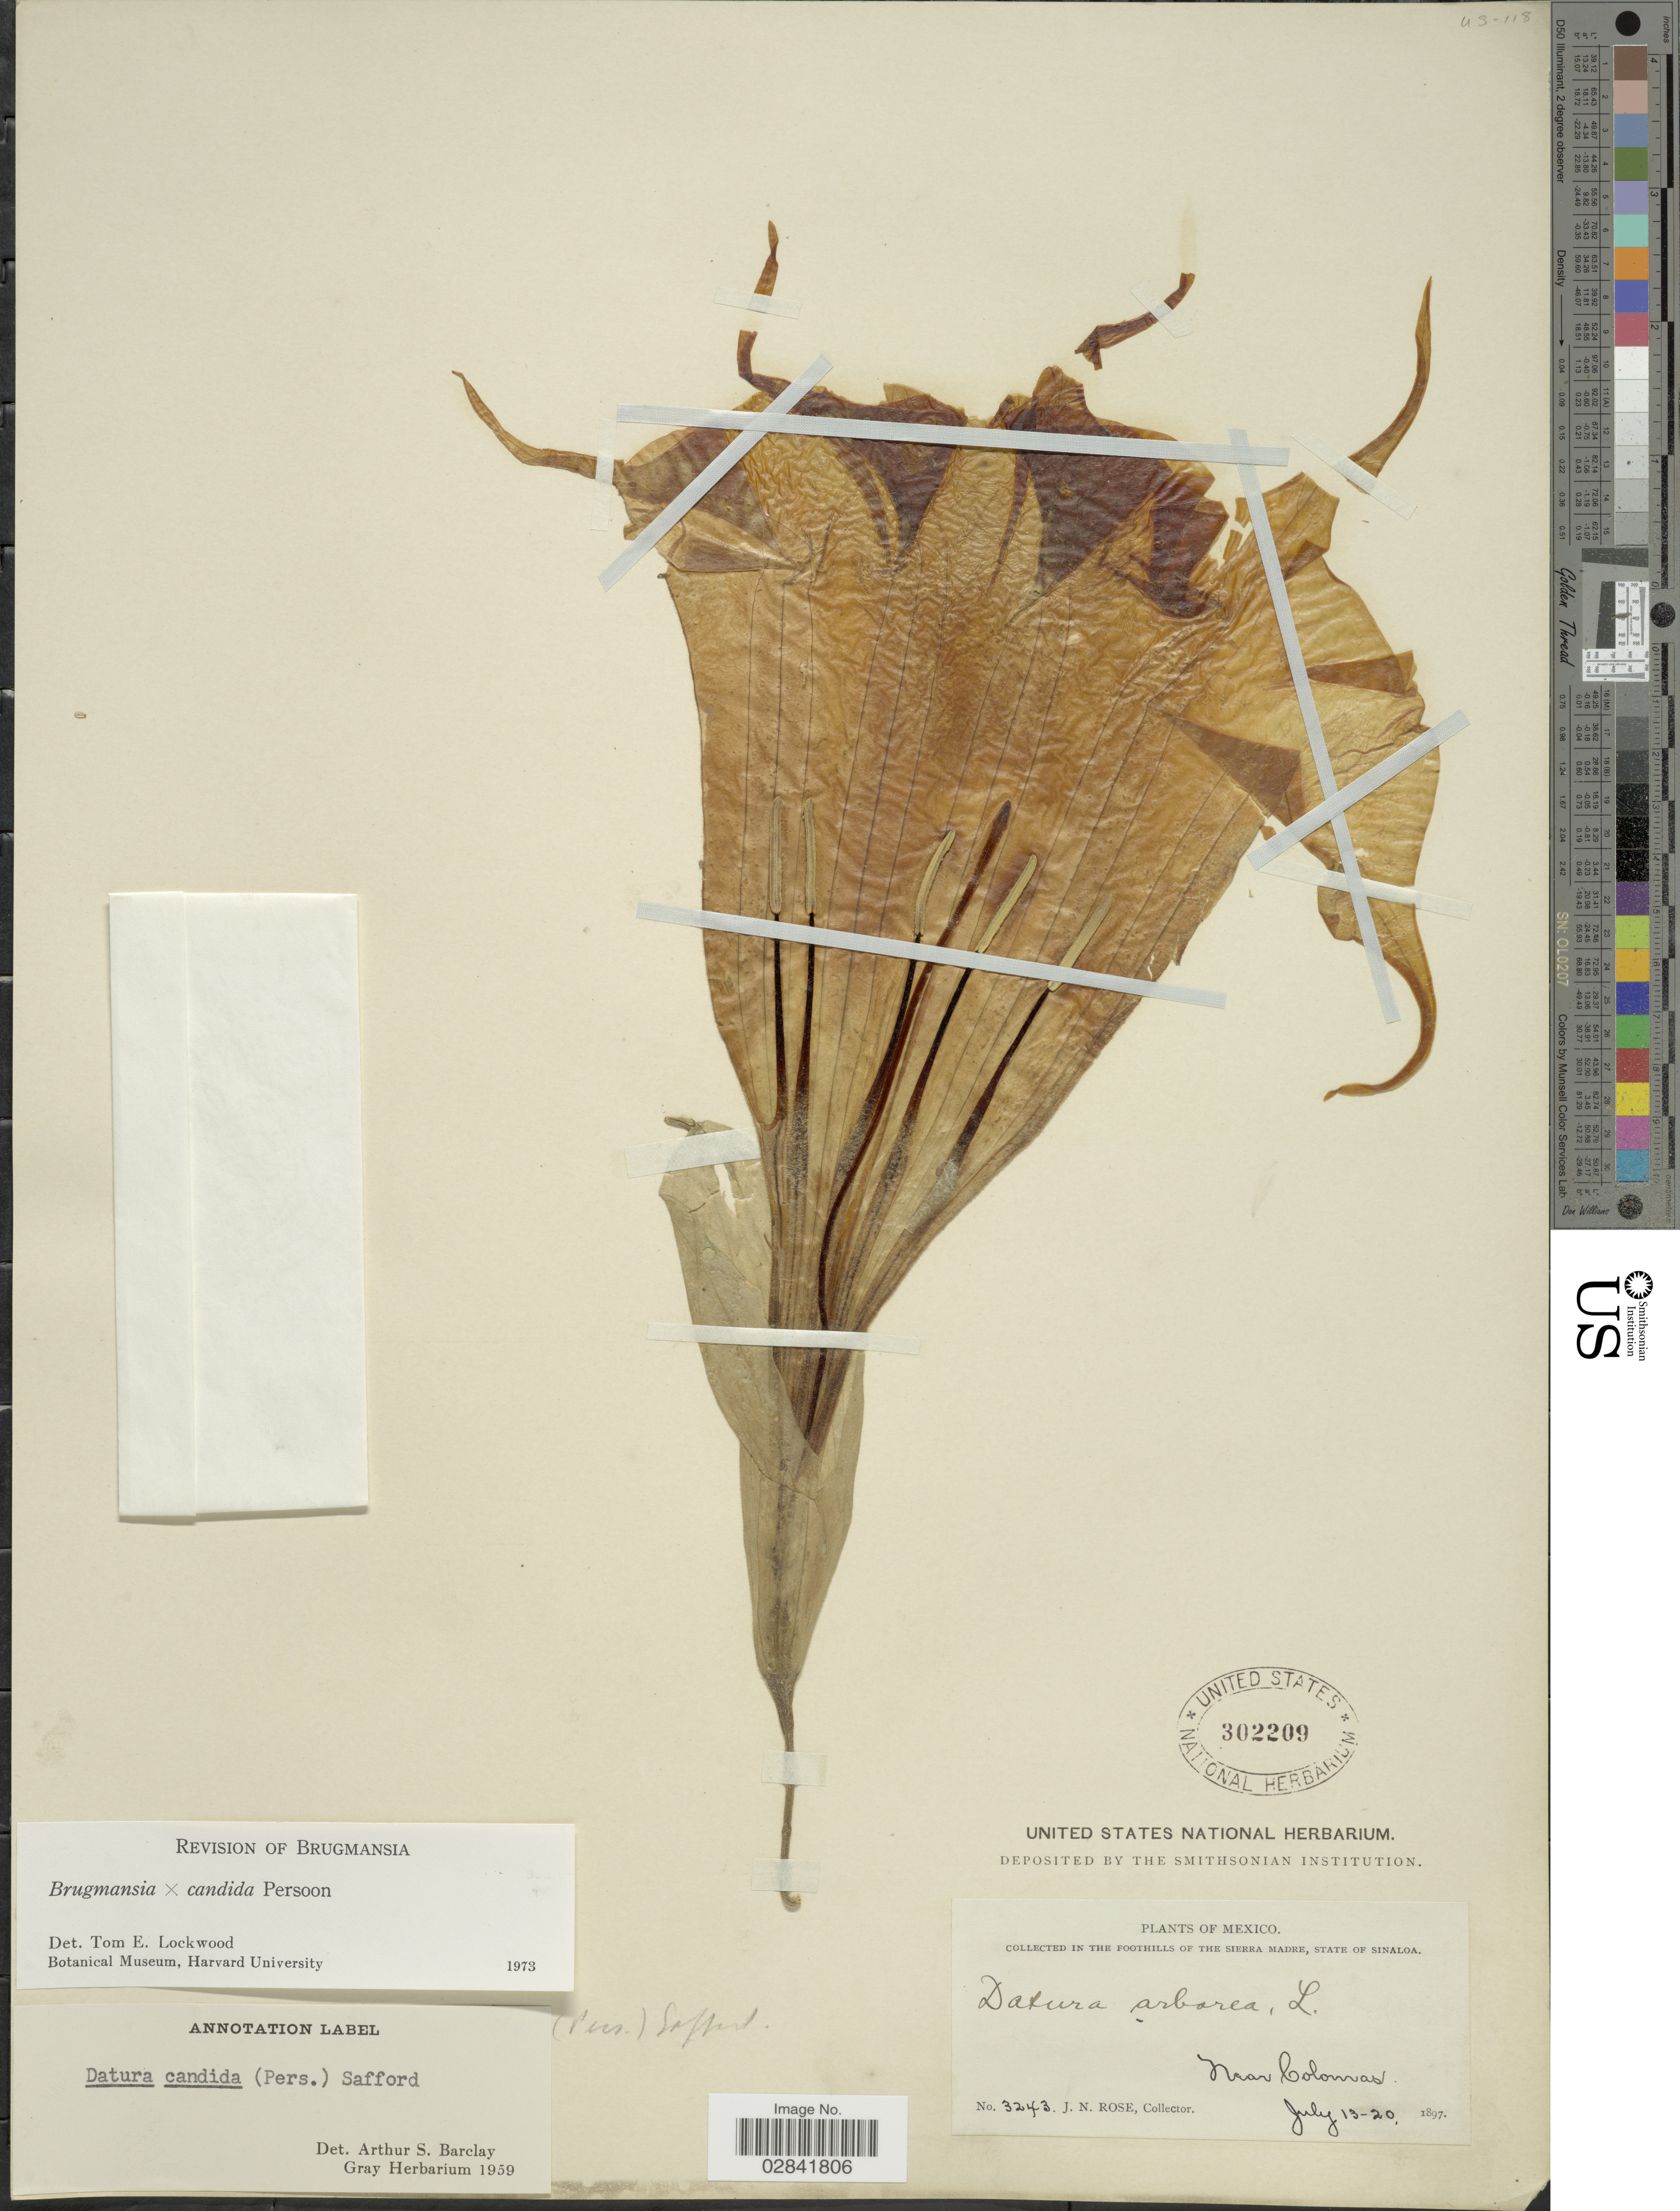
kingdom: Plantae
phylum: Tracheophyta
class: Magnoliopsida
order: Solanales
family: Solanaceae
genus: Brugmansia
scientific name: Brugmansia x candida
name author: Pers.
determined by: Lockwood, T. E.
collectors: J. N. Rose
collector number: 3243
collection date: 1897-07-13/1897-07-20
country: Mexico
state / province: Sinaloa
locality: In the foothills of the Sierra Madre. Near Colomas.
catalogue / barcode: US 302209